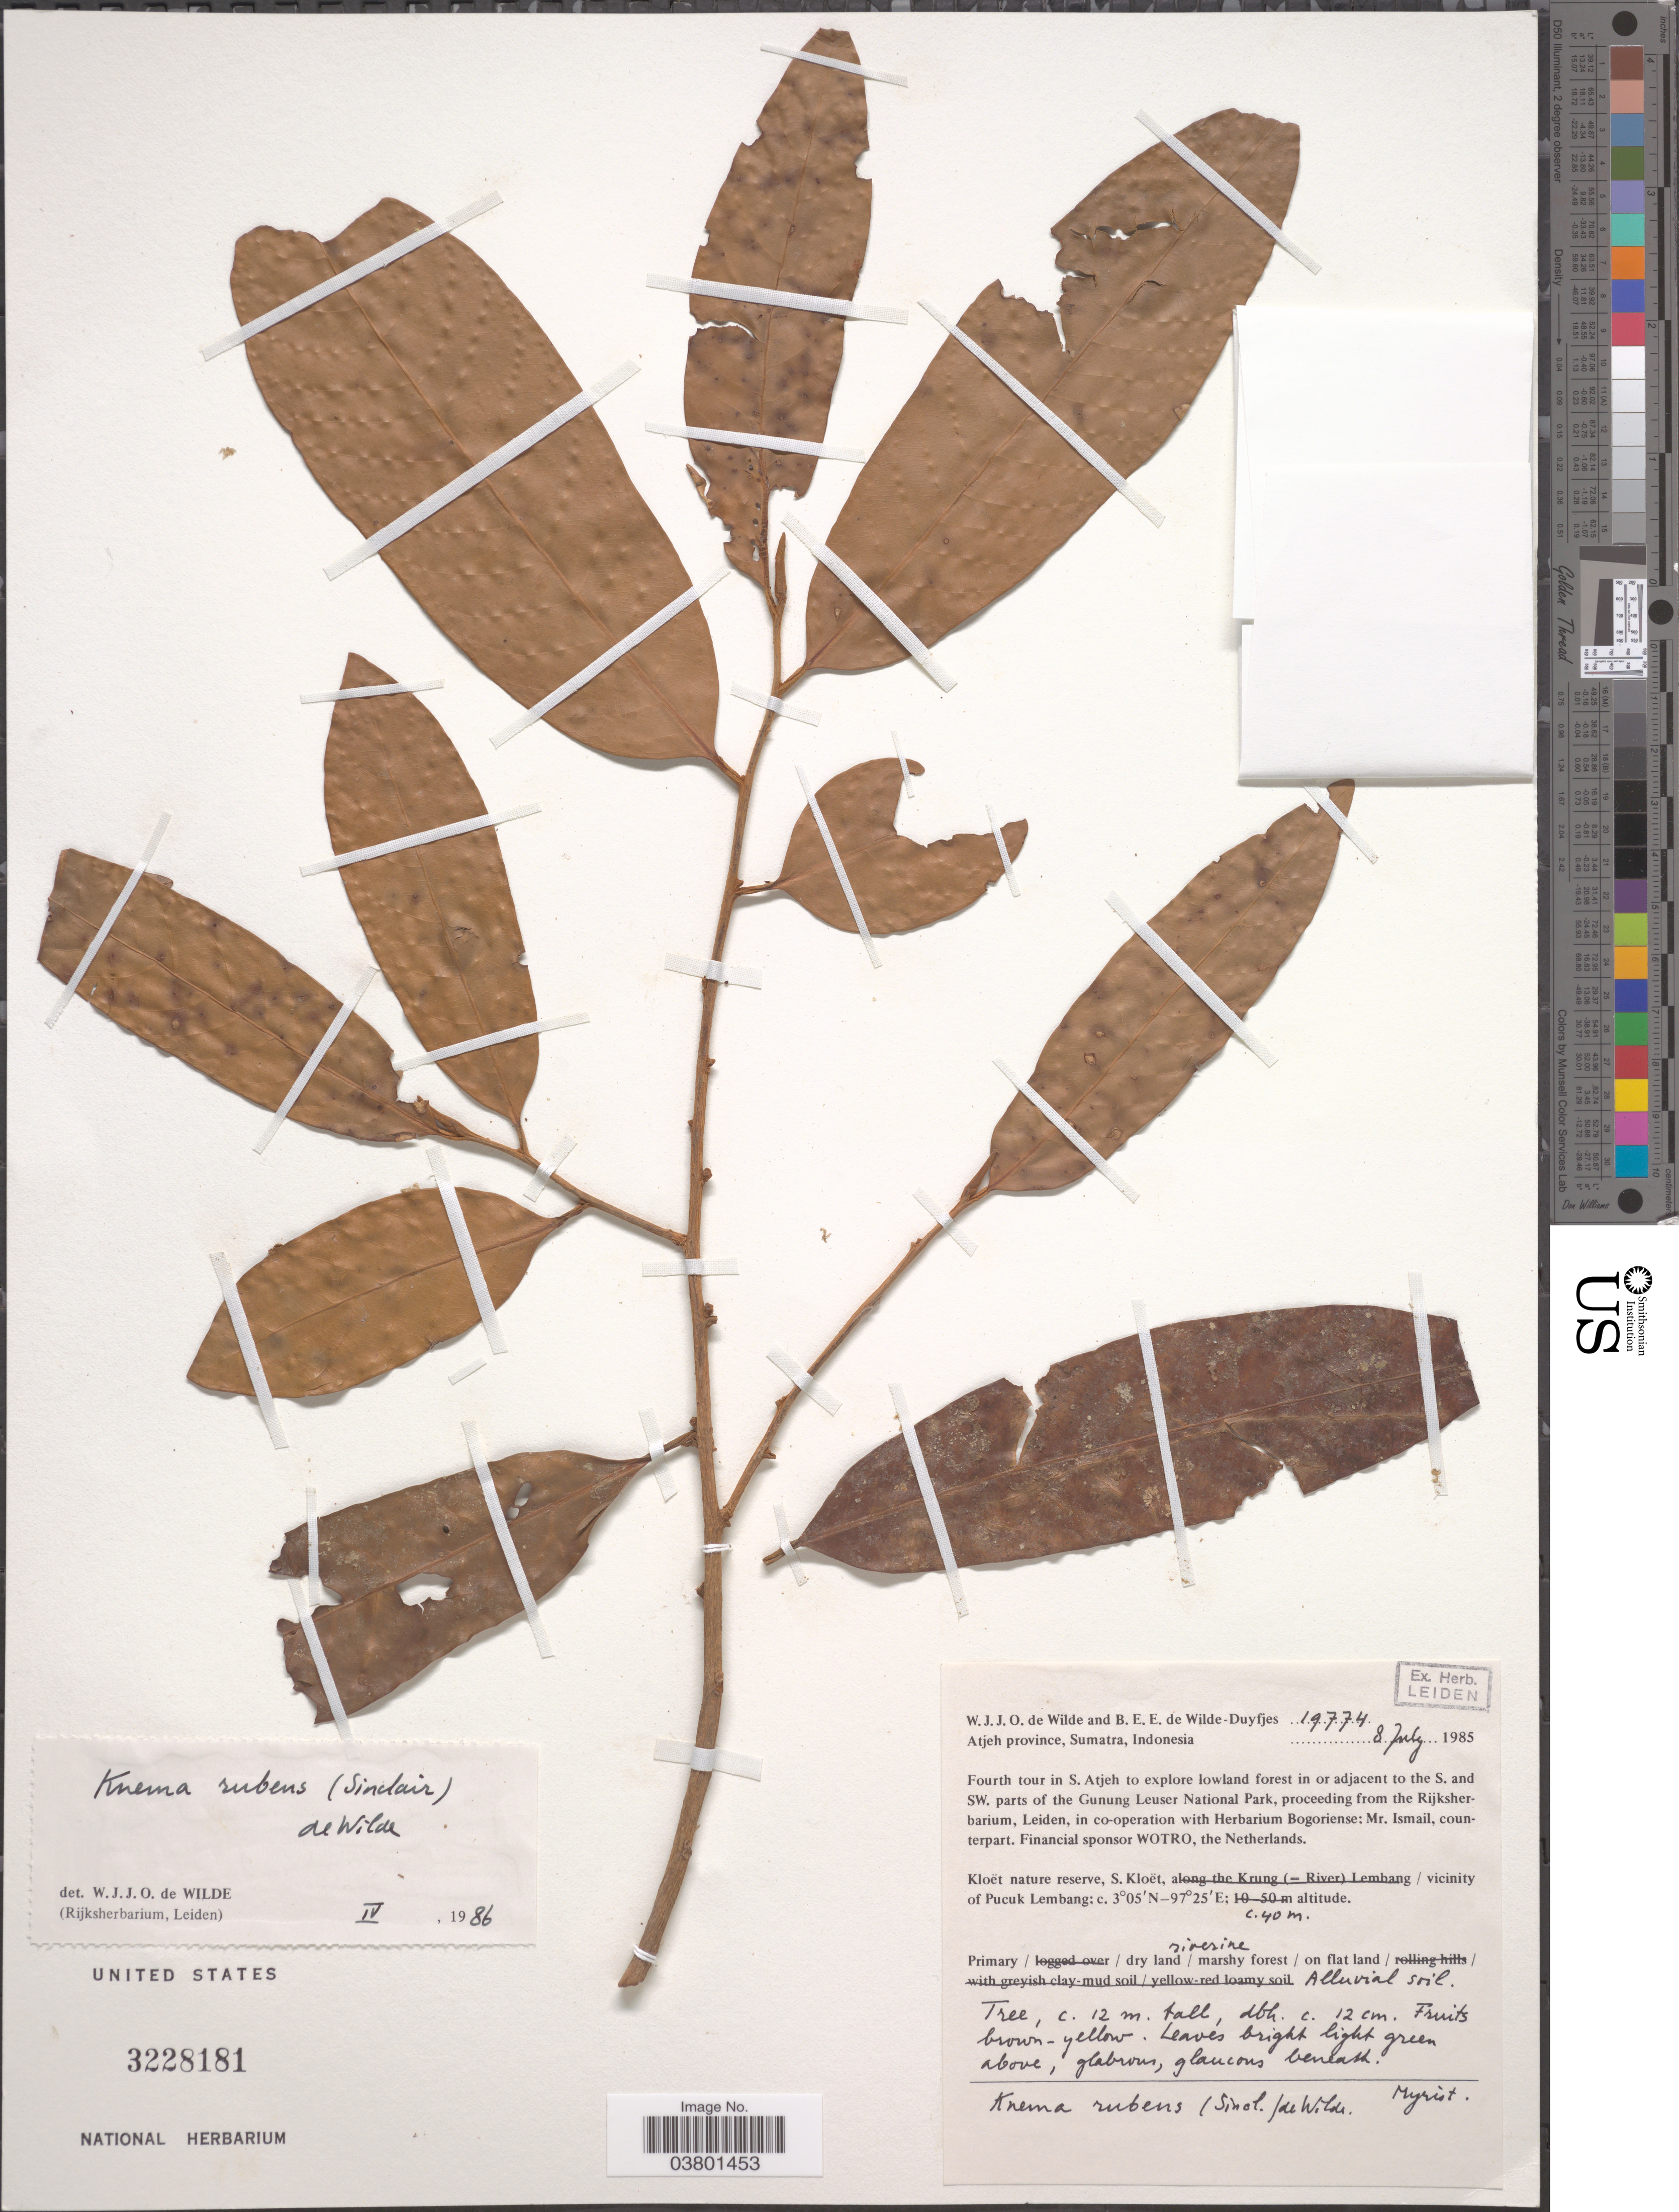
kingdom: Plantae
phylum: Tracheophyta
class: Magnoliopsida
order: Magnoliales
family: Myristicaceae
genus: Knema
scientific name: Knema rubens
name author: (J. Sinclair) W.J. de Wilde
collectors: W. J. de Wilde & B. E. de Wilde-Duyfjes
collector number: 19774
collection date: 1985-07-08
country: Indonesia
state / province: Sumatra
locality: Atjeh province. Fourth tour in S. Atjeh to explore lowland forest in or adjacent to the S. and SW. parts of the Gunung Leuser National Park. Kloët nature reserve, S. Kloët, vicinity of Pucuk Lembang.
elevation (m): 40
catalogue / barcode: US 3228181